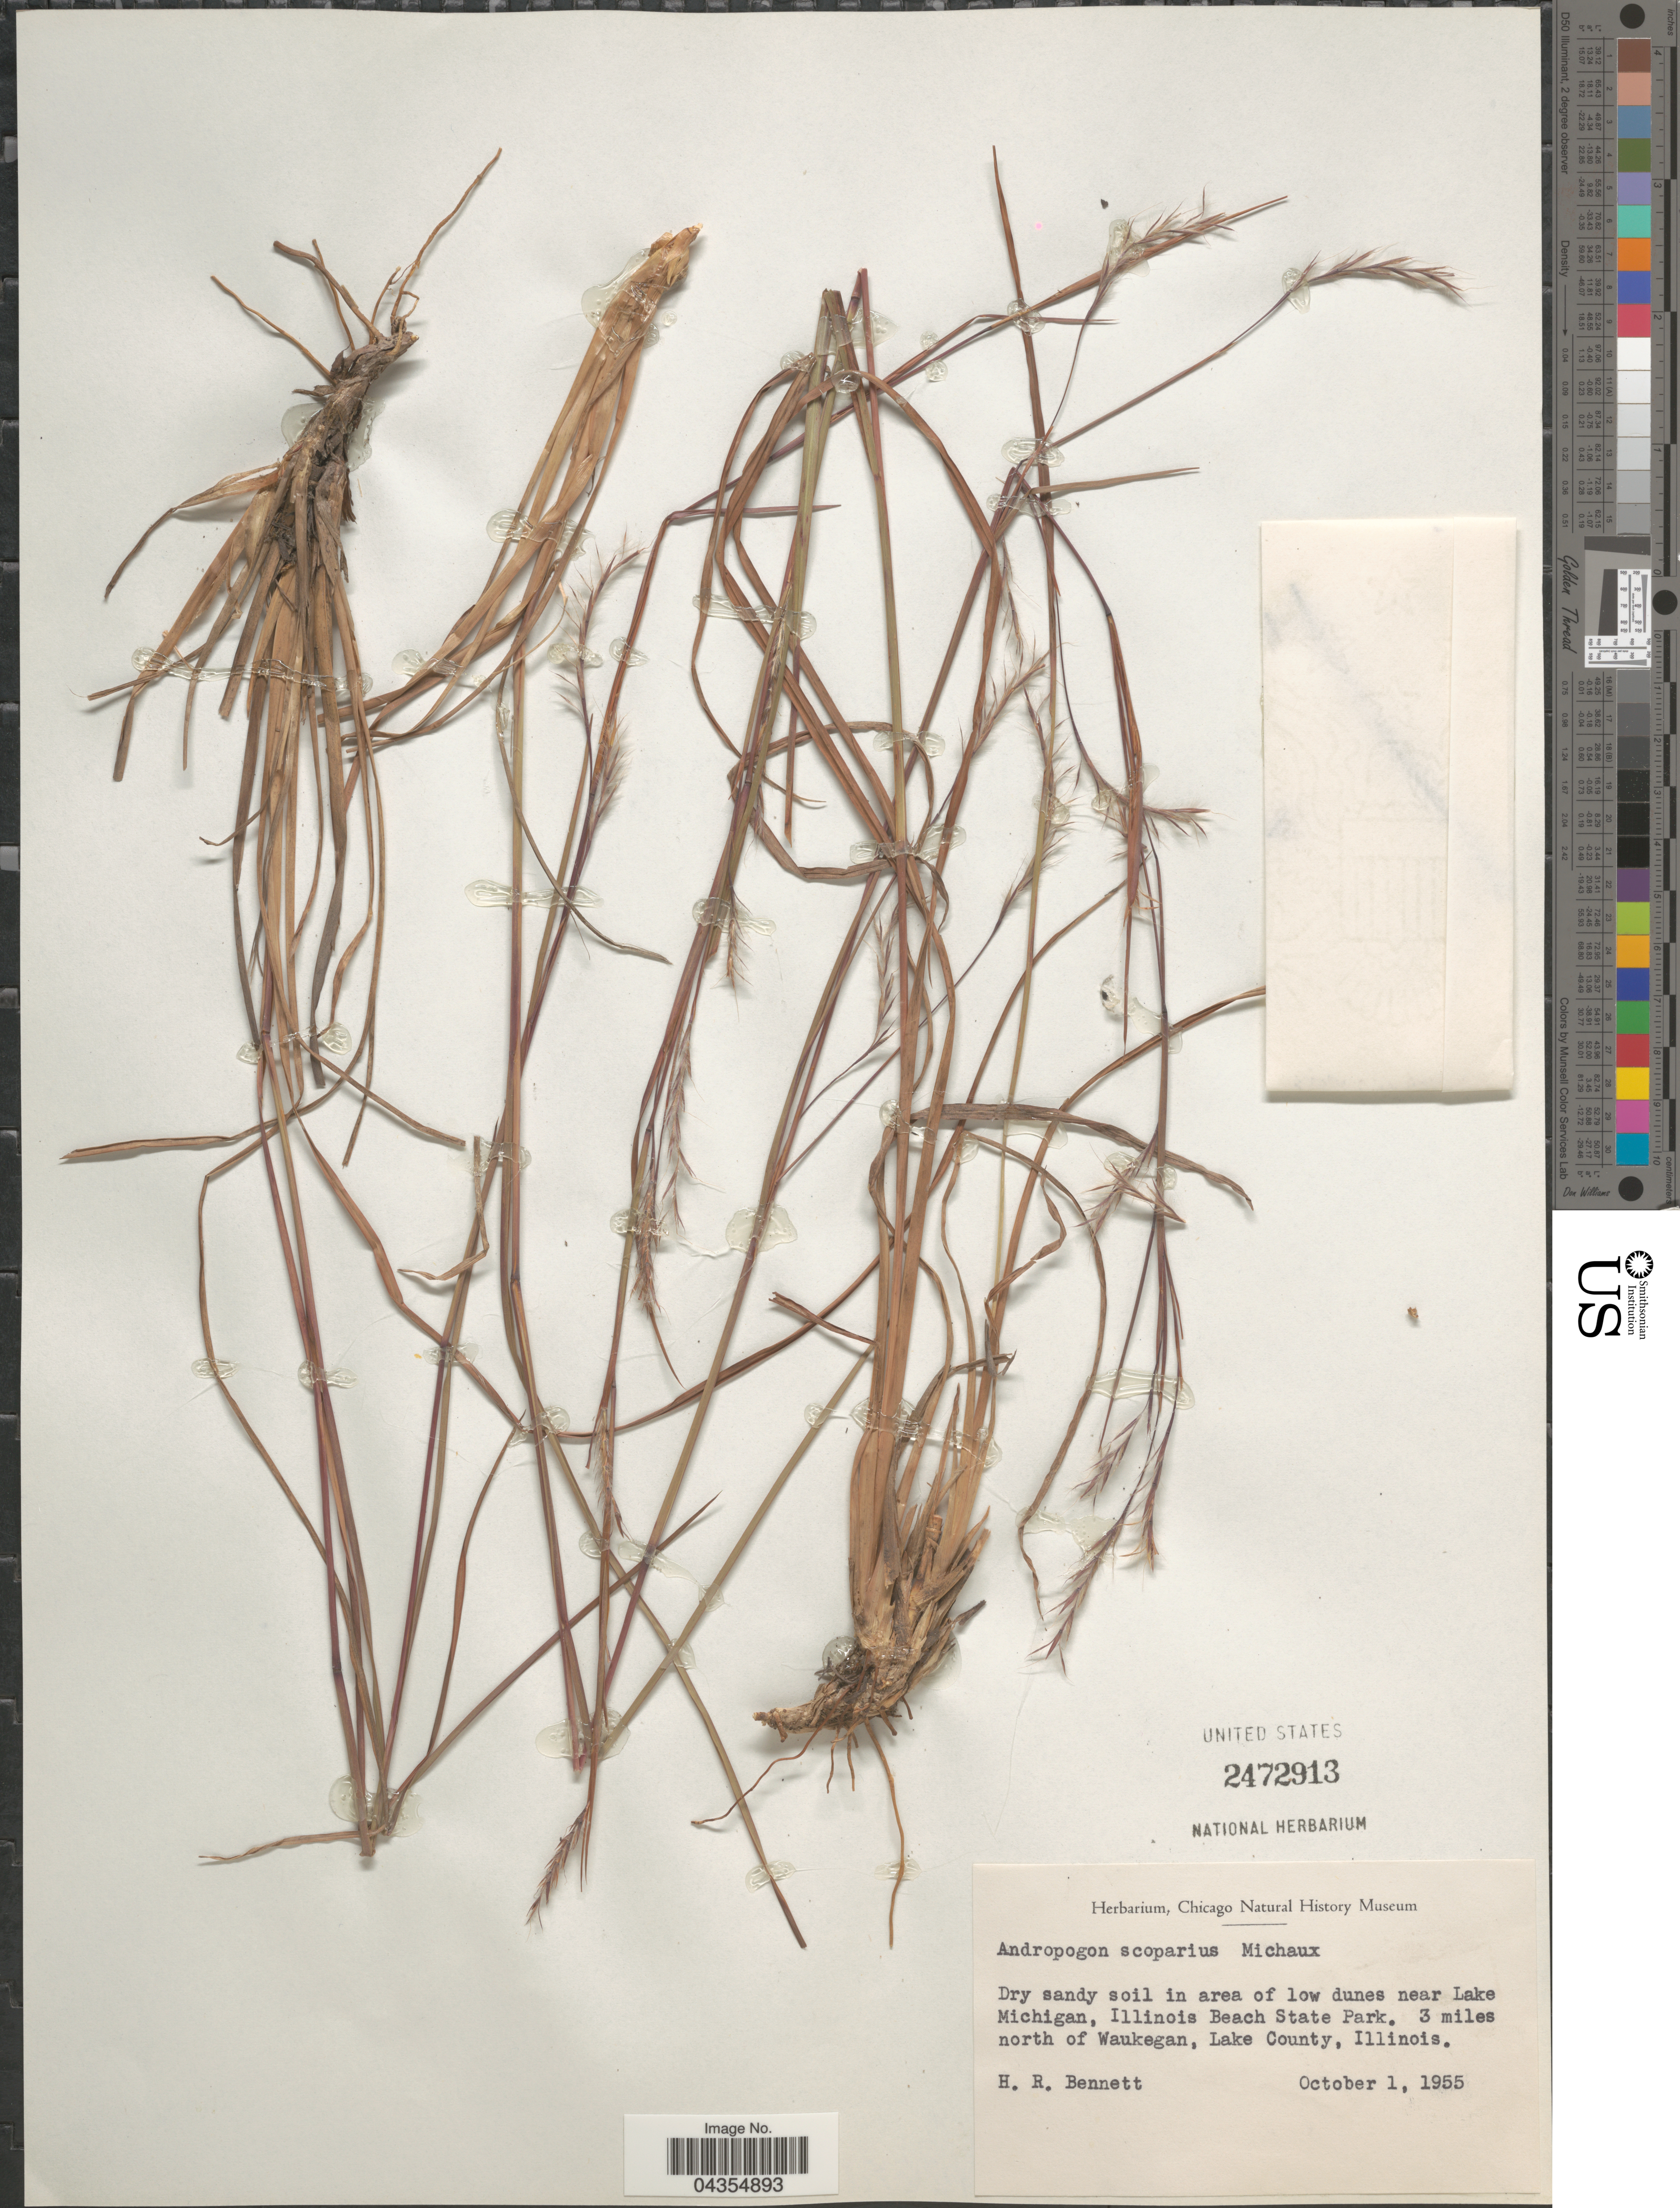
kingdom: Plantae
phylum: Tracheophyta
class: Liliopsida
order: Poales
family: Poaceae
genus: Schizachyrium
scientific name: Schizachyrium sanguineum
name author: (Retz.) Alston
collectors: H. R. Bennett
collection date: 1955-10-01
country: United States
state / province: Illinois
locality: Near Lake Michigan, Illinois Beach State Park. 3 miles north of Waukegan, Lake County.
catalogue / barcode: US 2472913